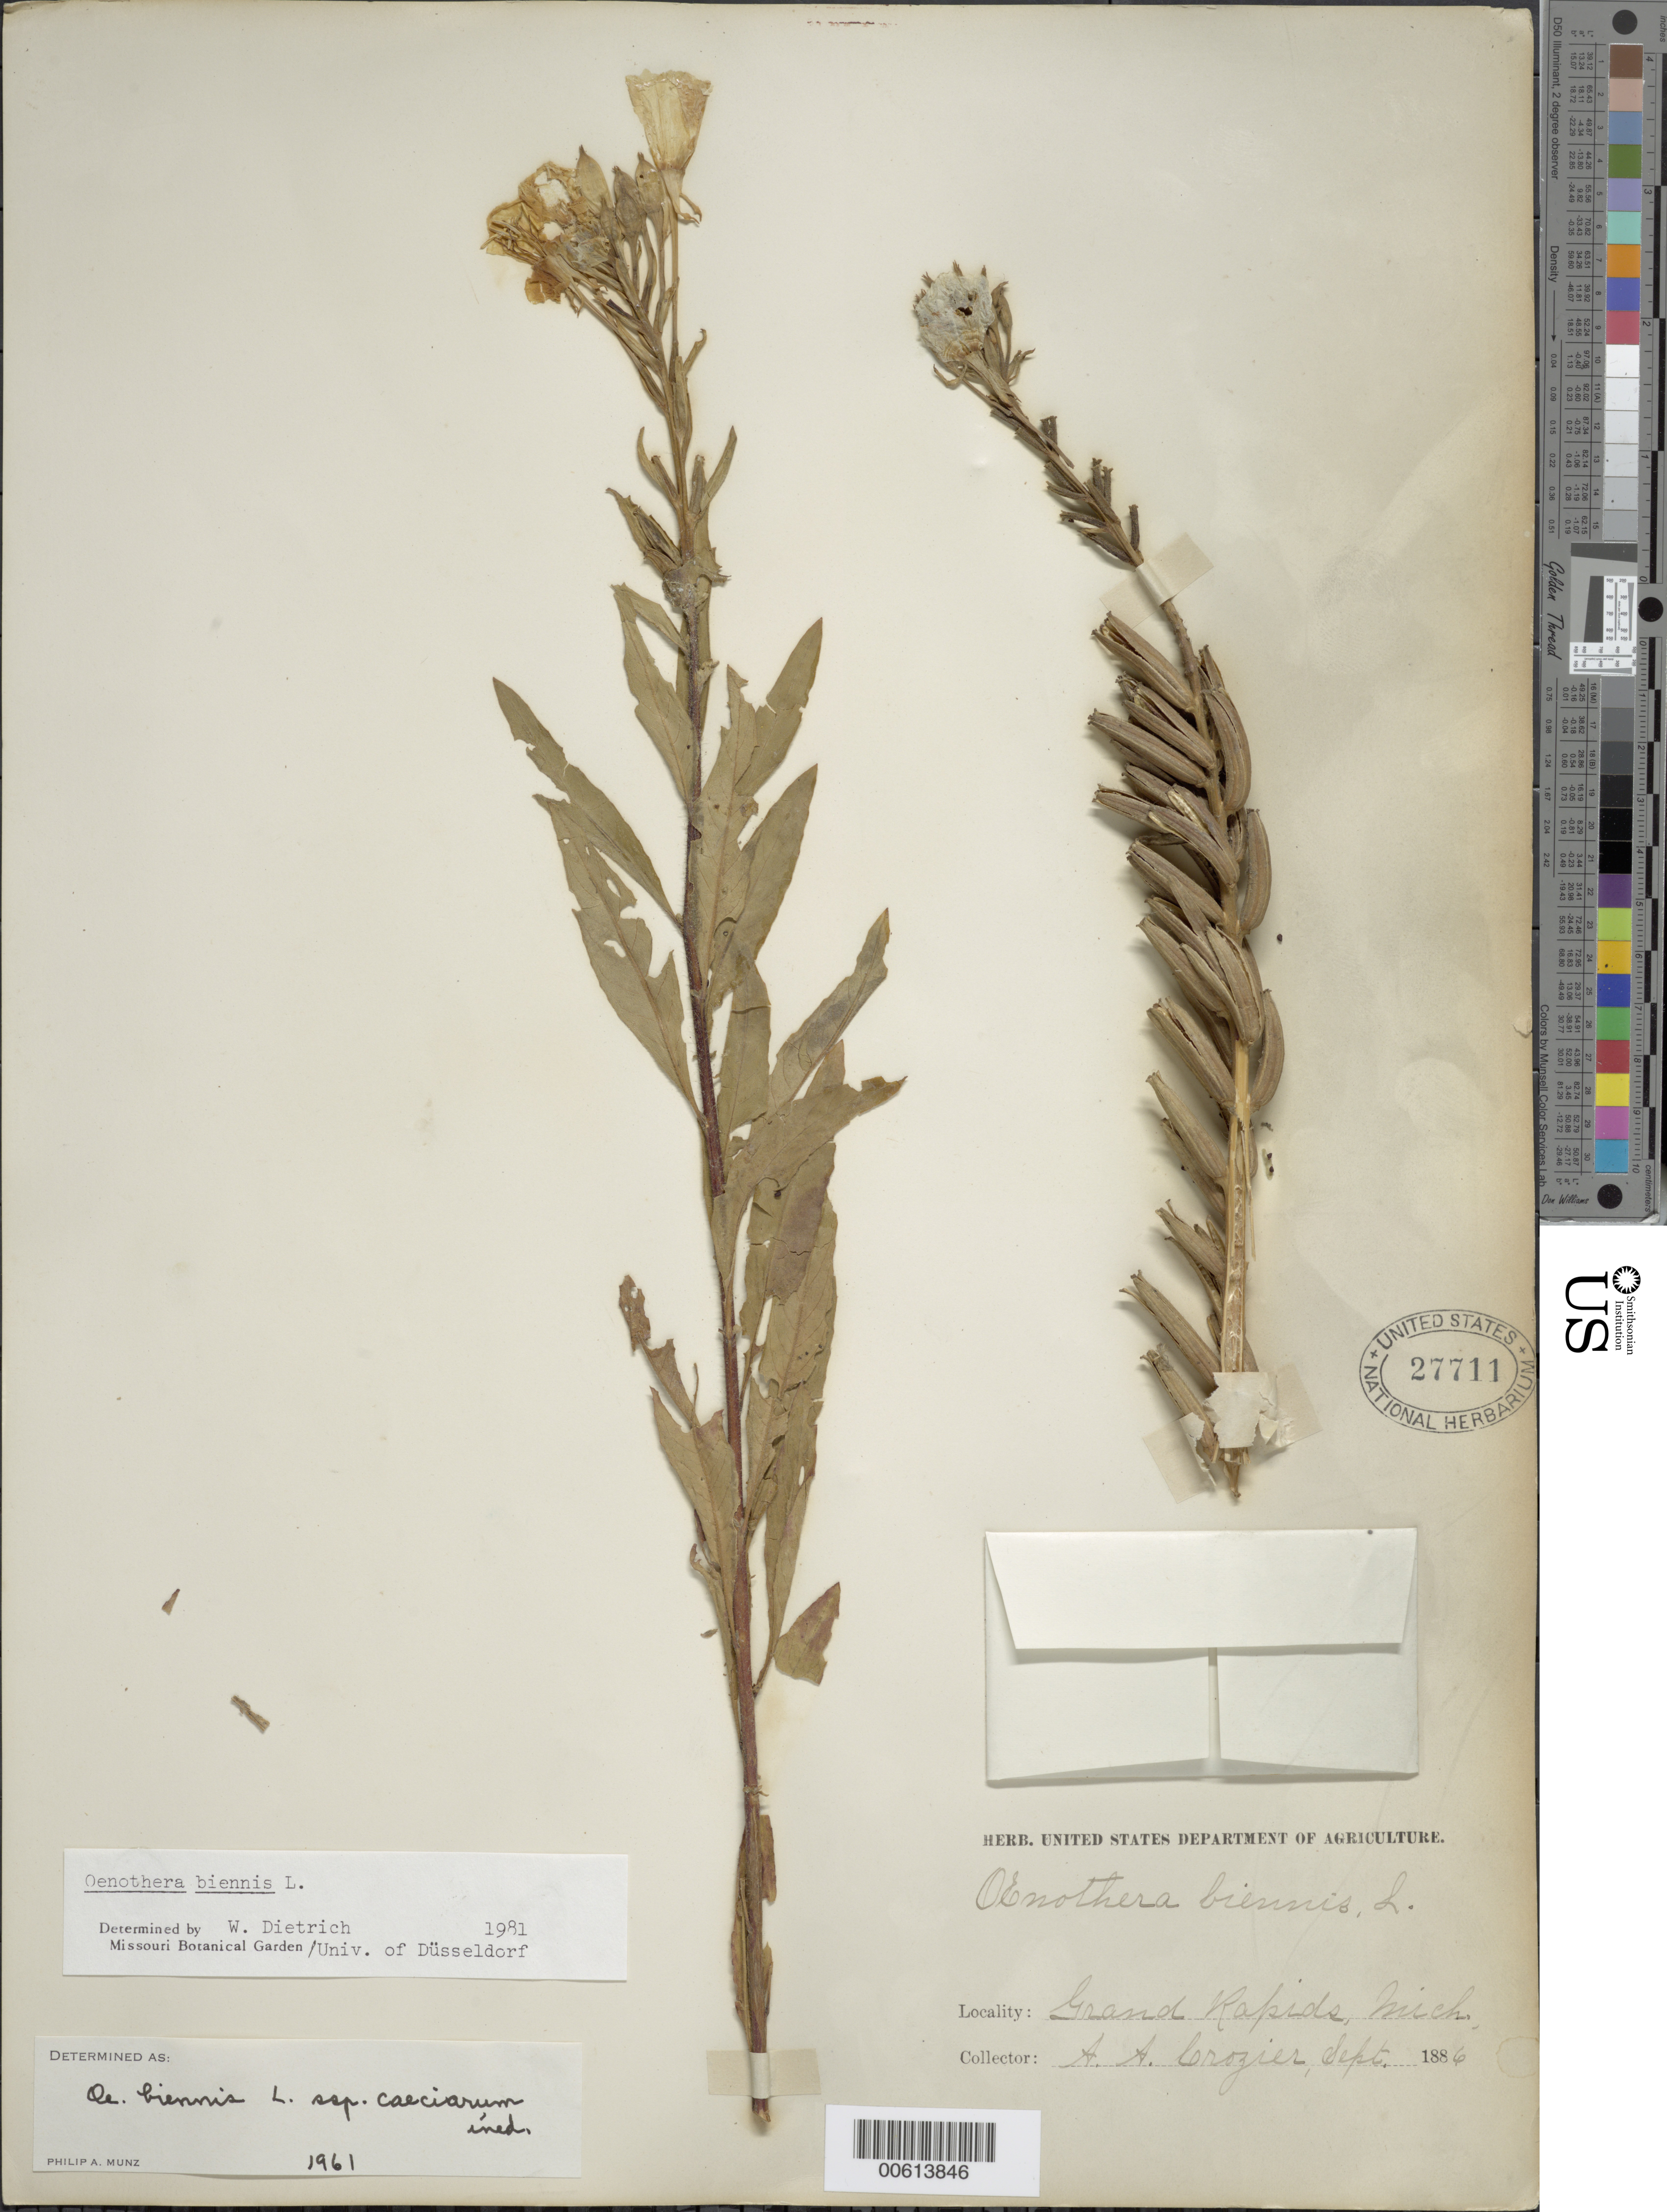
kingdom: Plantae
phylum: Tracheophyta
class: Magnoliopsida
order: Myrtales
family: Onagraceae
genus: Oenothera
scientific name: Oenothera biennis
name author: L.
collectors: A. Crozier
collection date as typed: Sep 1886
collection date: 1886-09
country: United States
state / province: Michigan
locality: Grand Rapids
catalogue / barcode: US 27711